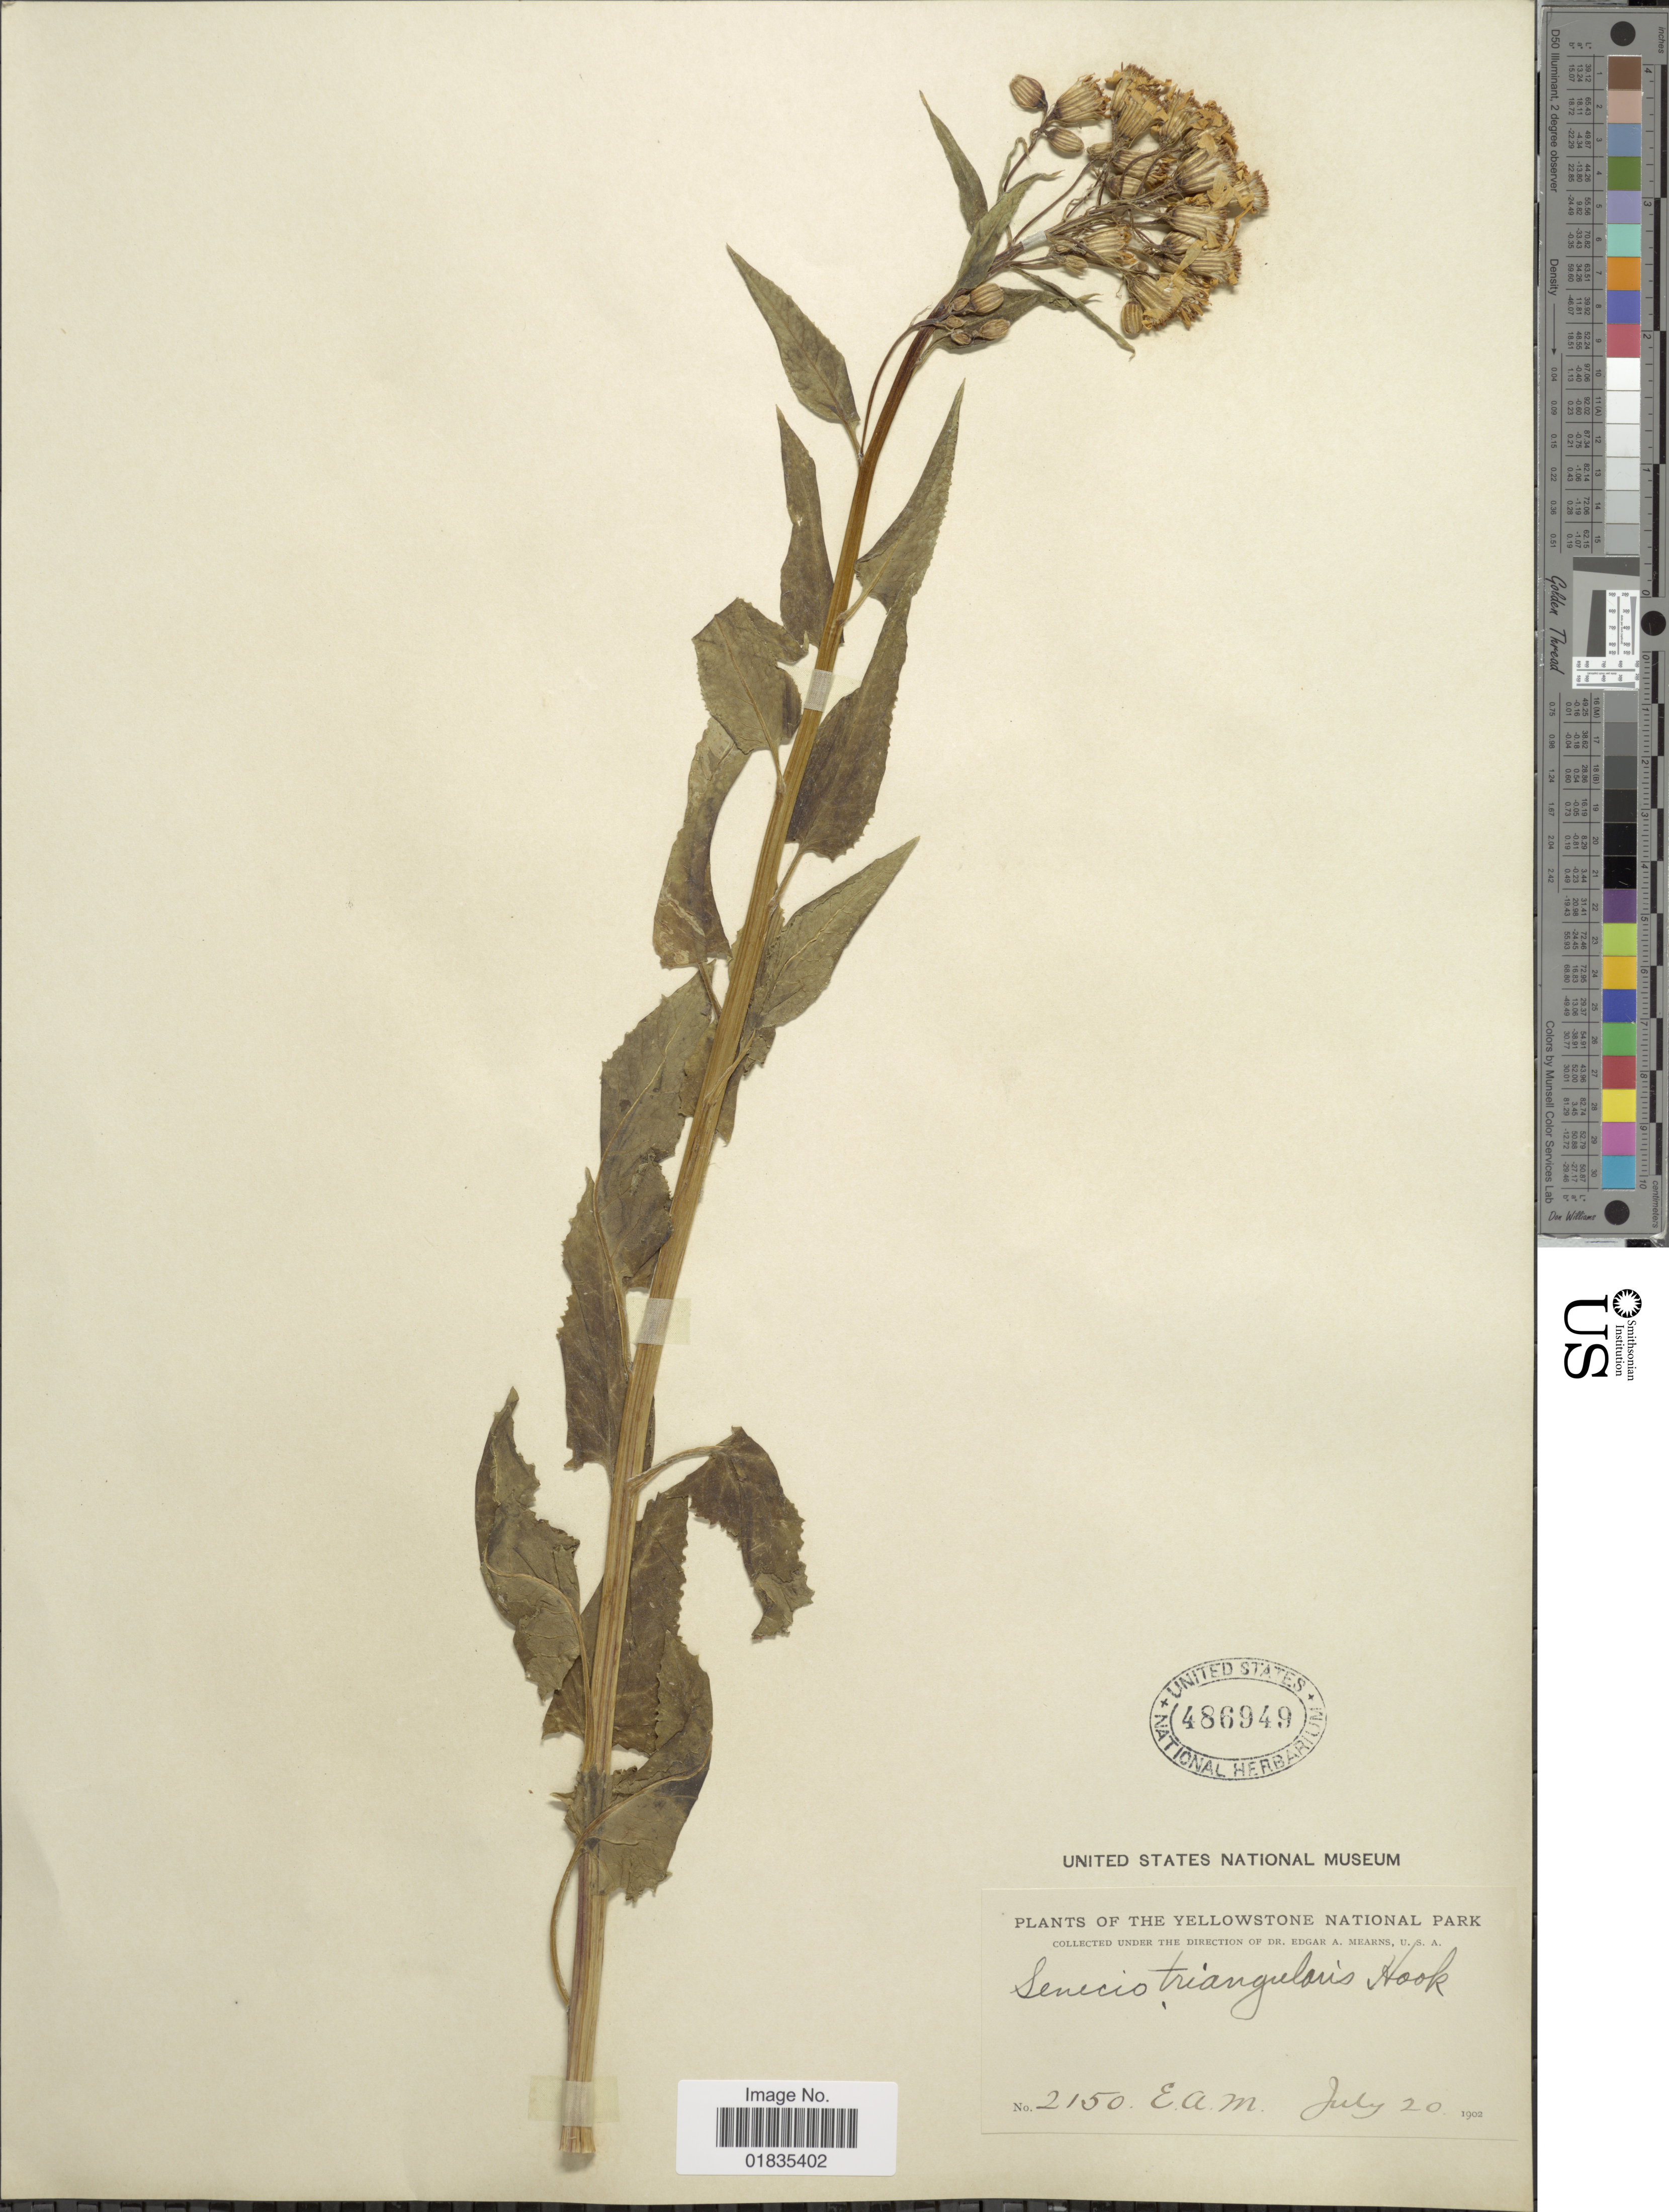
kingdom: Plantae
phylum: Tracheophyta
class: Magnoliopsida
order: Asterales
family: Asteraceae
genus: Senecio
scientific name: Senecio triangularis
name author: Hook.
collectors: E. A. Mearns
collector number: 2150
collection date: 1902-07-20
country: United States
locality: Yellowstone National Park.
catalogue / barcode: US 486949